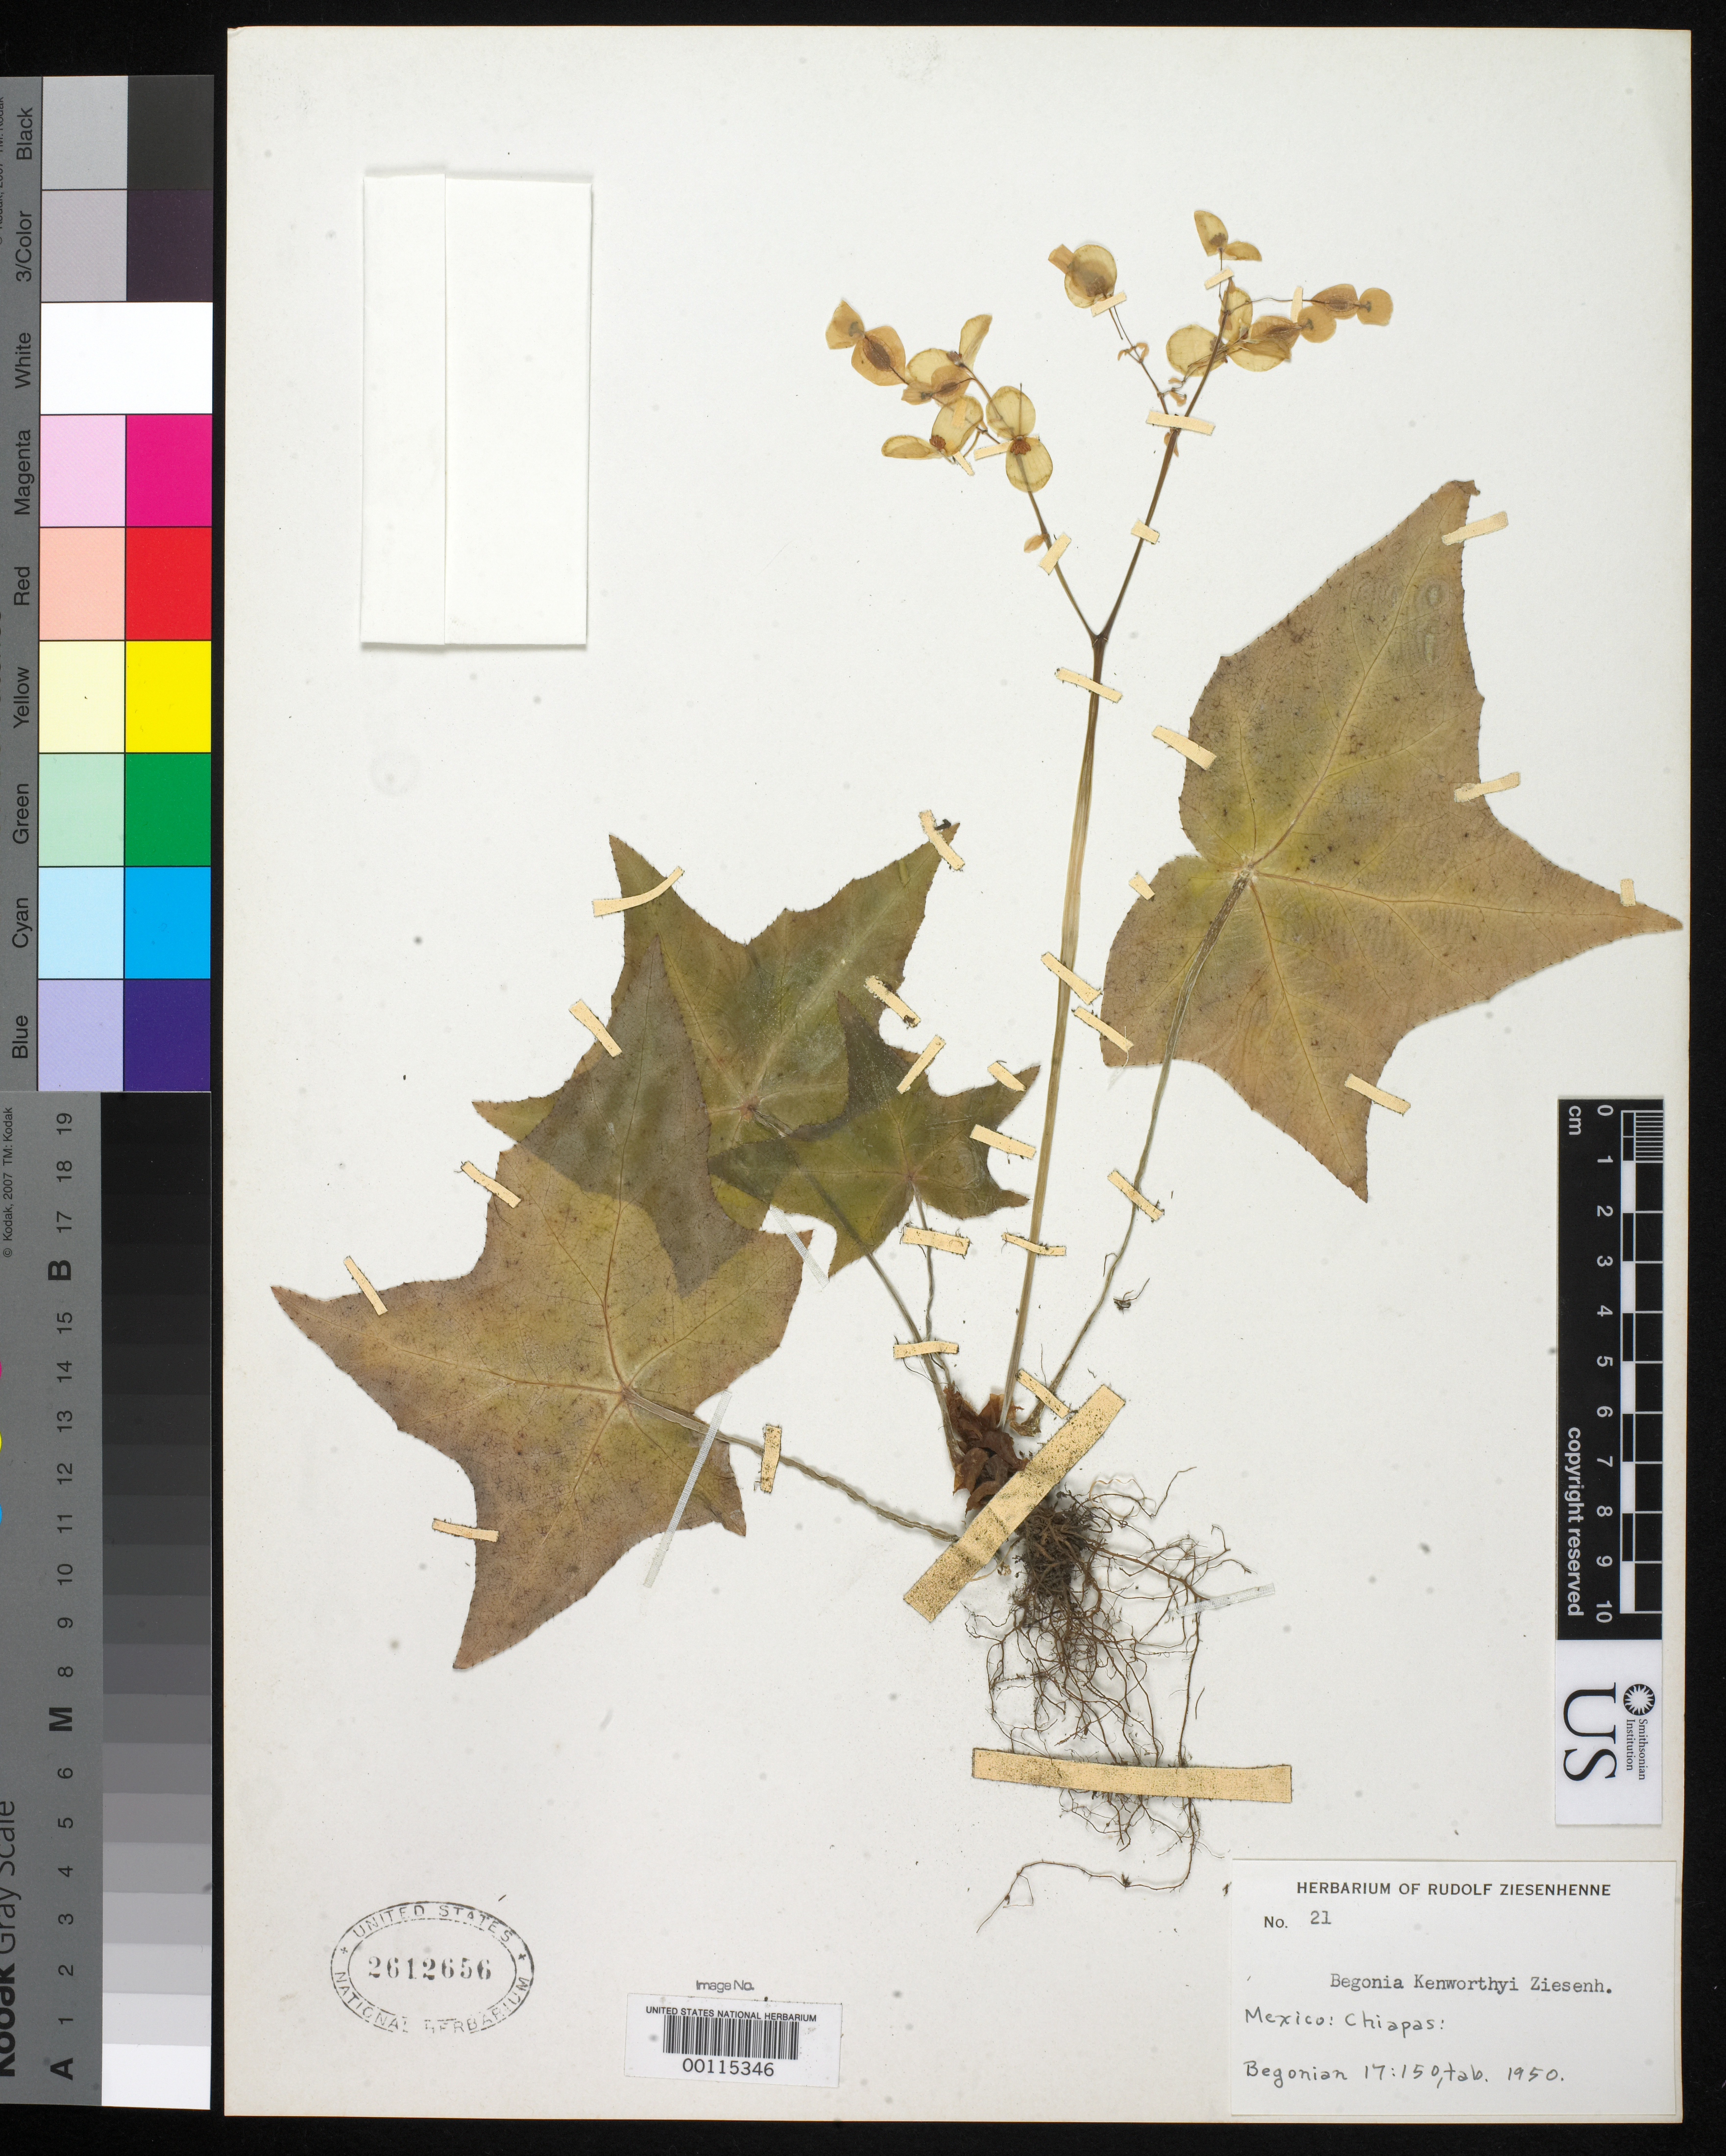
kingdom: Plantae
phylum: Tracheophyta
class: Magnoliopsida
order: Cucurbitales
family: Begoniaceae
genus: Begonia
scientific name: Begonia kenworthyi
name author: Ziesenh.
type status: Isotype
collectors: T. Macdougall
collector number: C-61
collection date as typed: Mar 1948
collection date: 1948-03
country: Mexico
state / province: Chiapas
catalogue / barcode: US 2612656